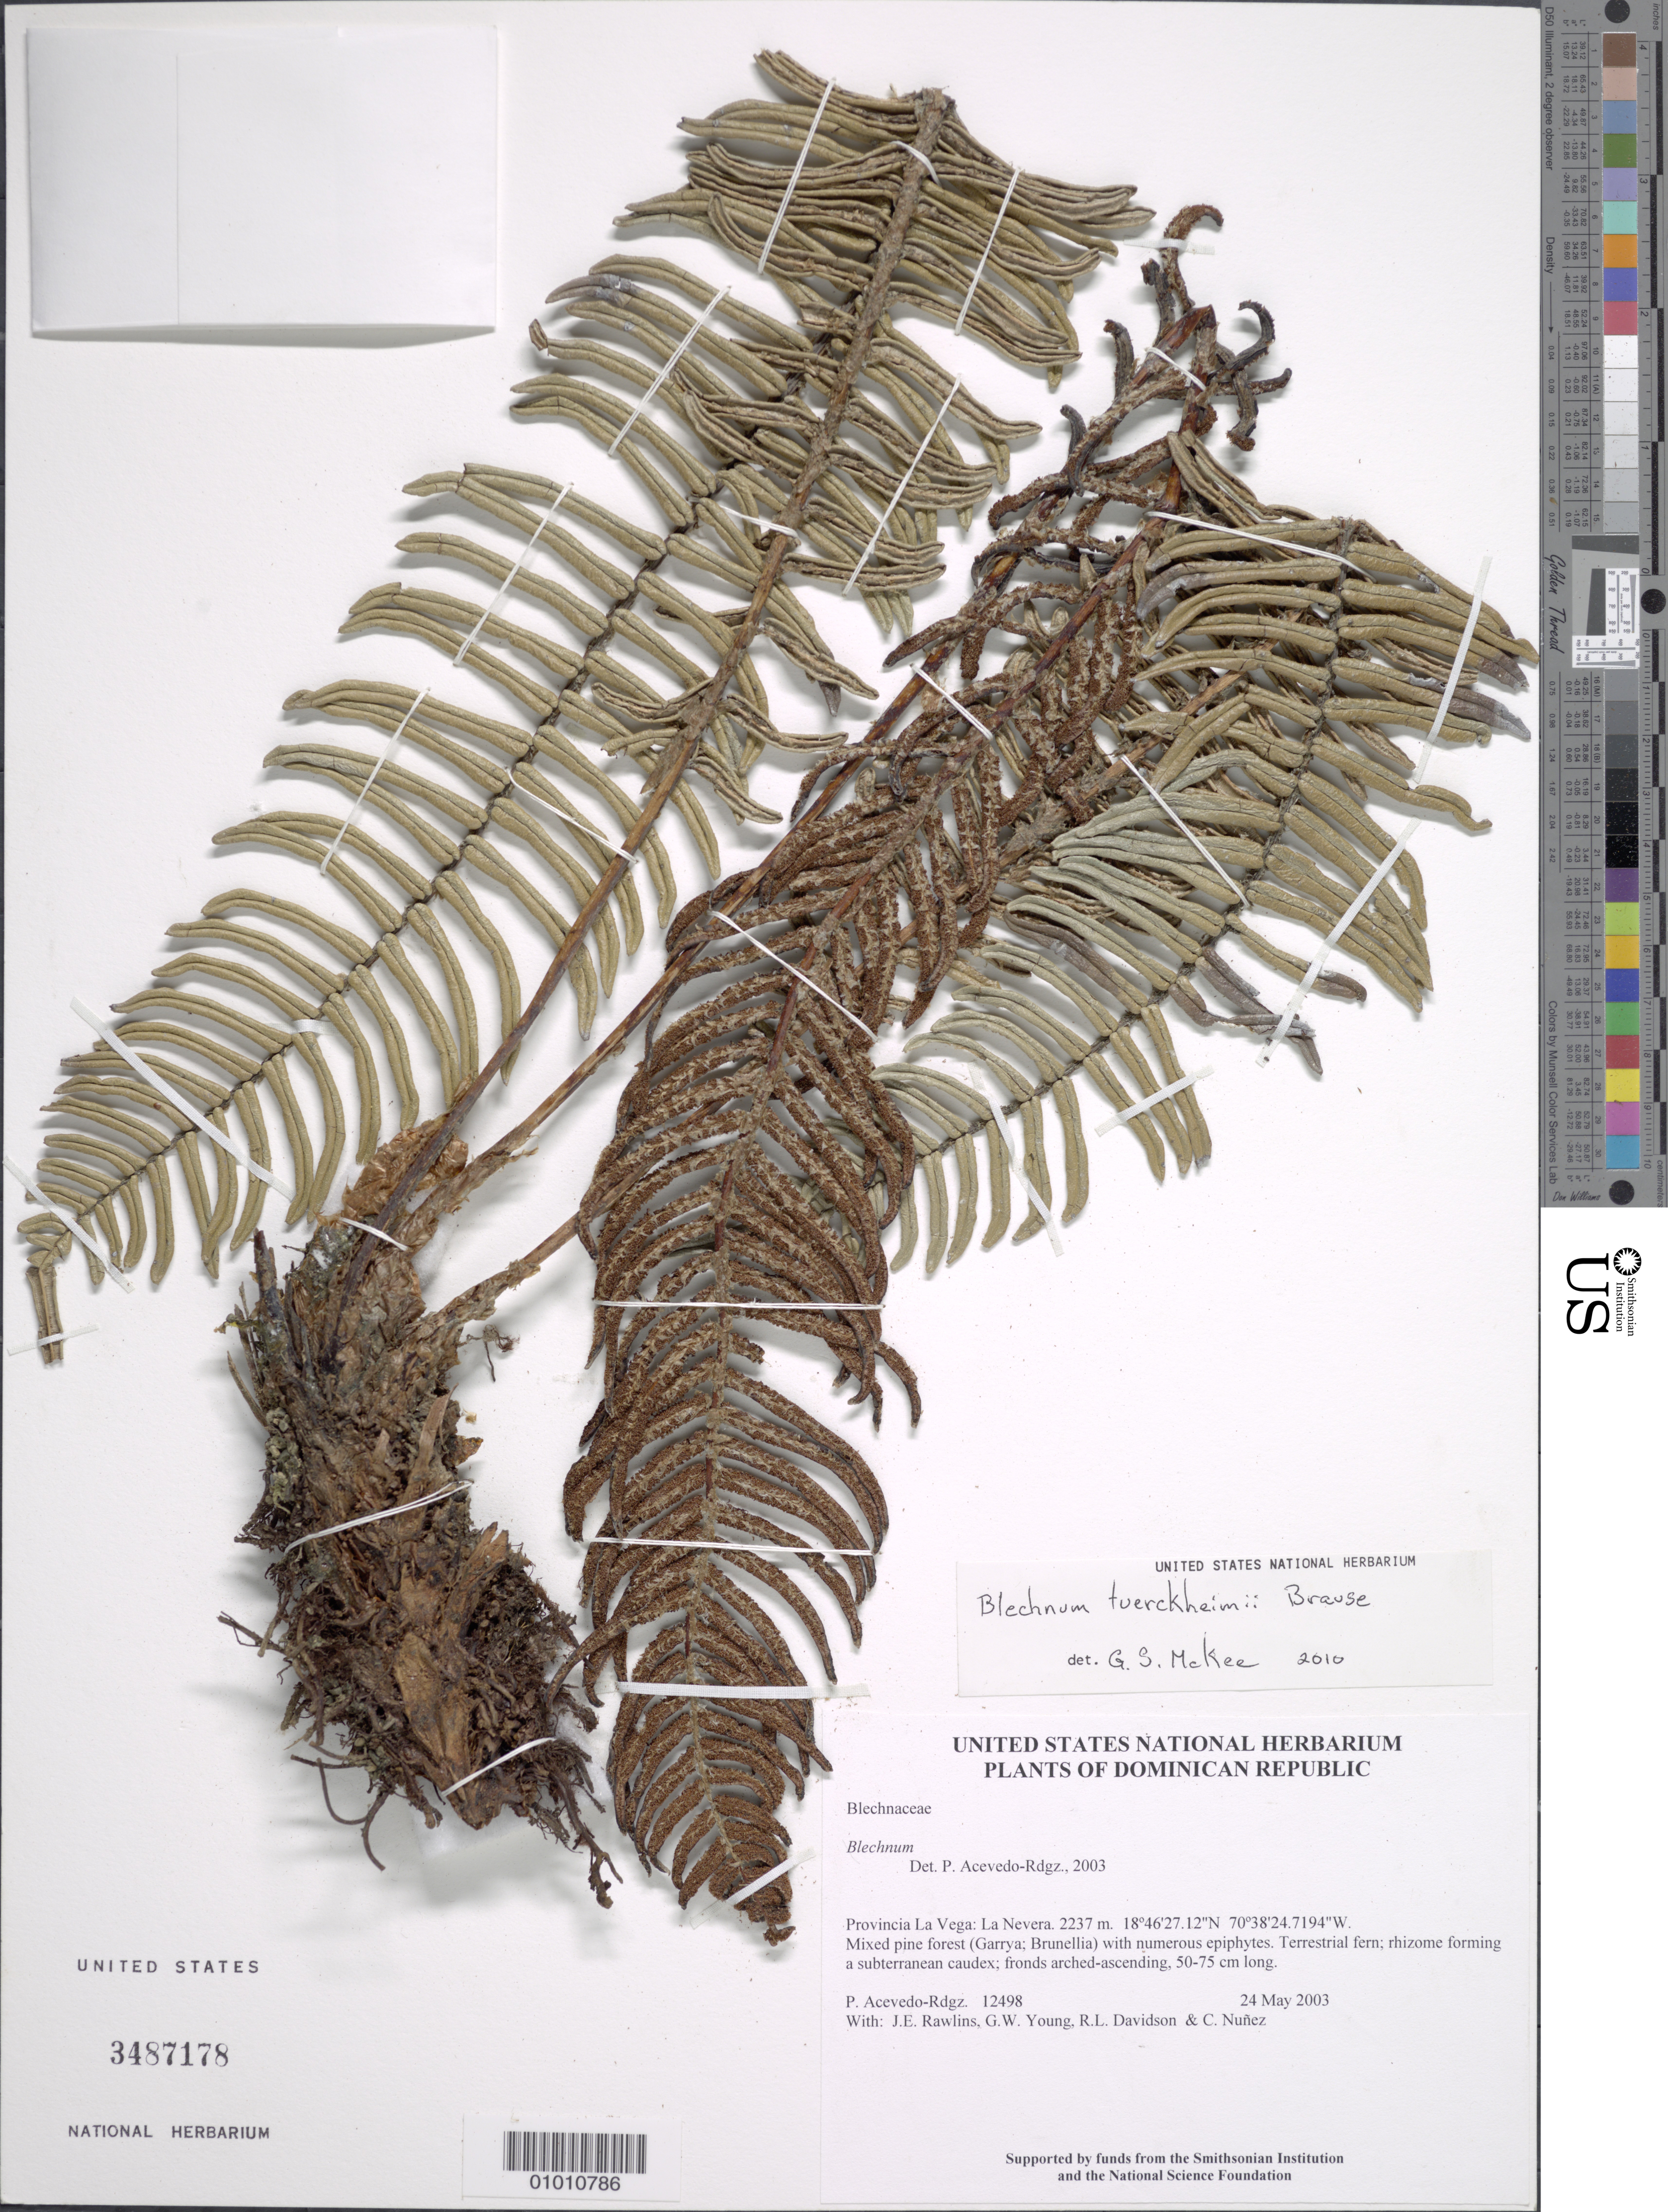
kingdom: Plantae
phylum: Tracheophyta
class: Polypodiopsida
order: Polypodiales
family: Blechnaceae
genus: Blechnum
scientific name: Blechnum tuerckheimii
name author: Brause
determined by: McKee, G. S., (US), NMNH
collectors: P. Acevedo-Rodr., J. Rawlins, G. Young, R. Davidson & C. Nunez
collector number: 12498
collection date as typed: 24 May 2003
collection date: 2003-05-24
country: Dominican Republic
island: Hispaniola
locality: Provincia La Vega: La Nevera.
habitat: Mixed pine forest (Garrya; Brunellia) with numerous epiphytes.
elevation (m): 2237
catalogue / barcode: US 3487178